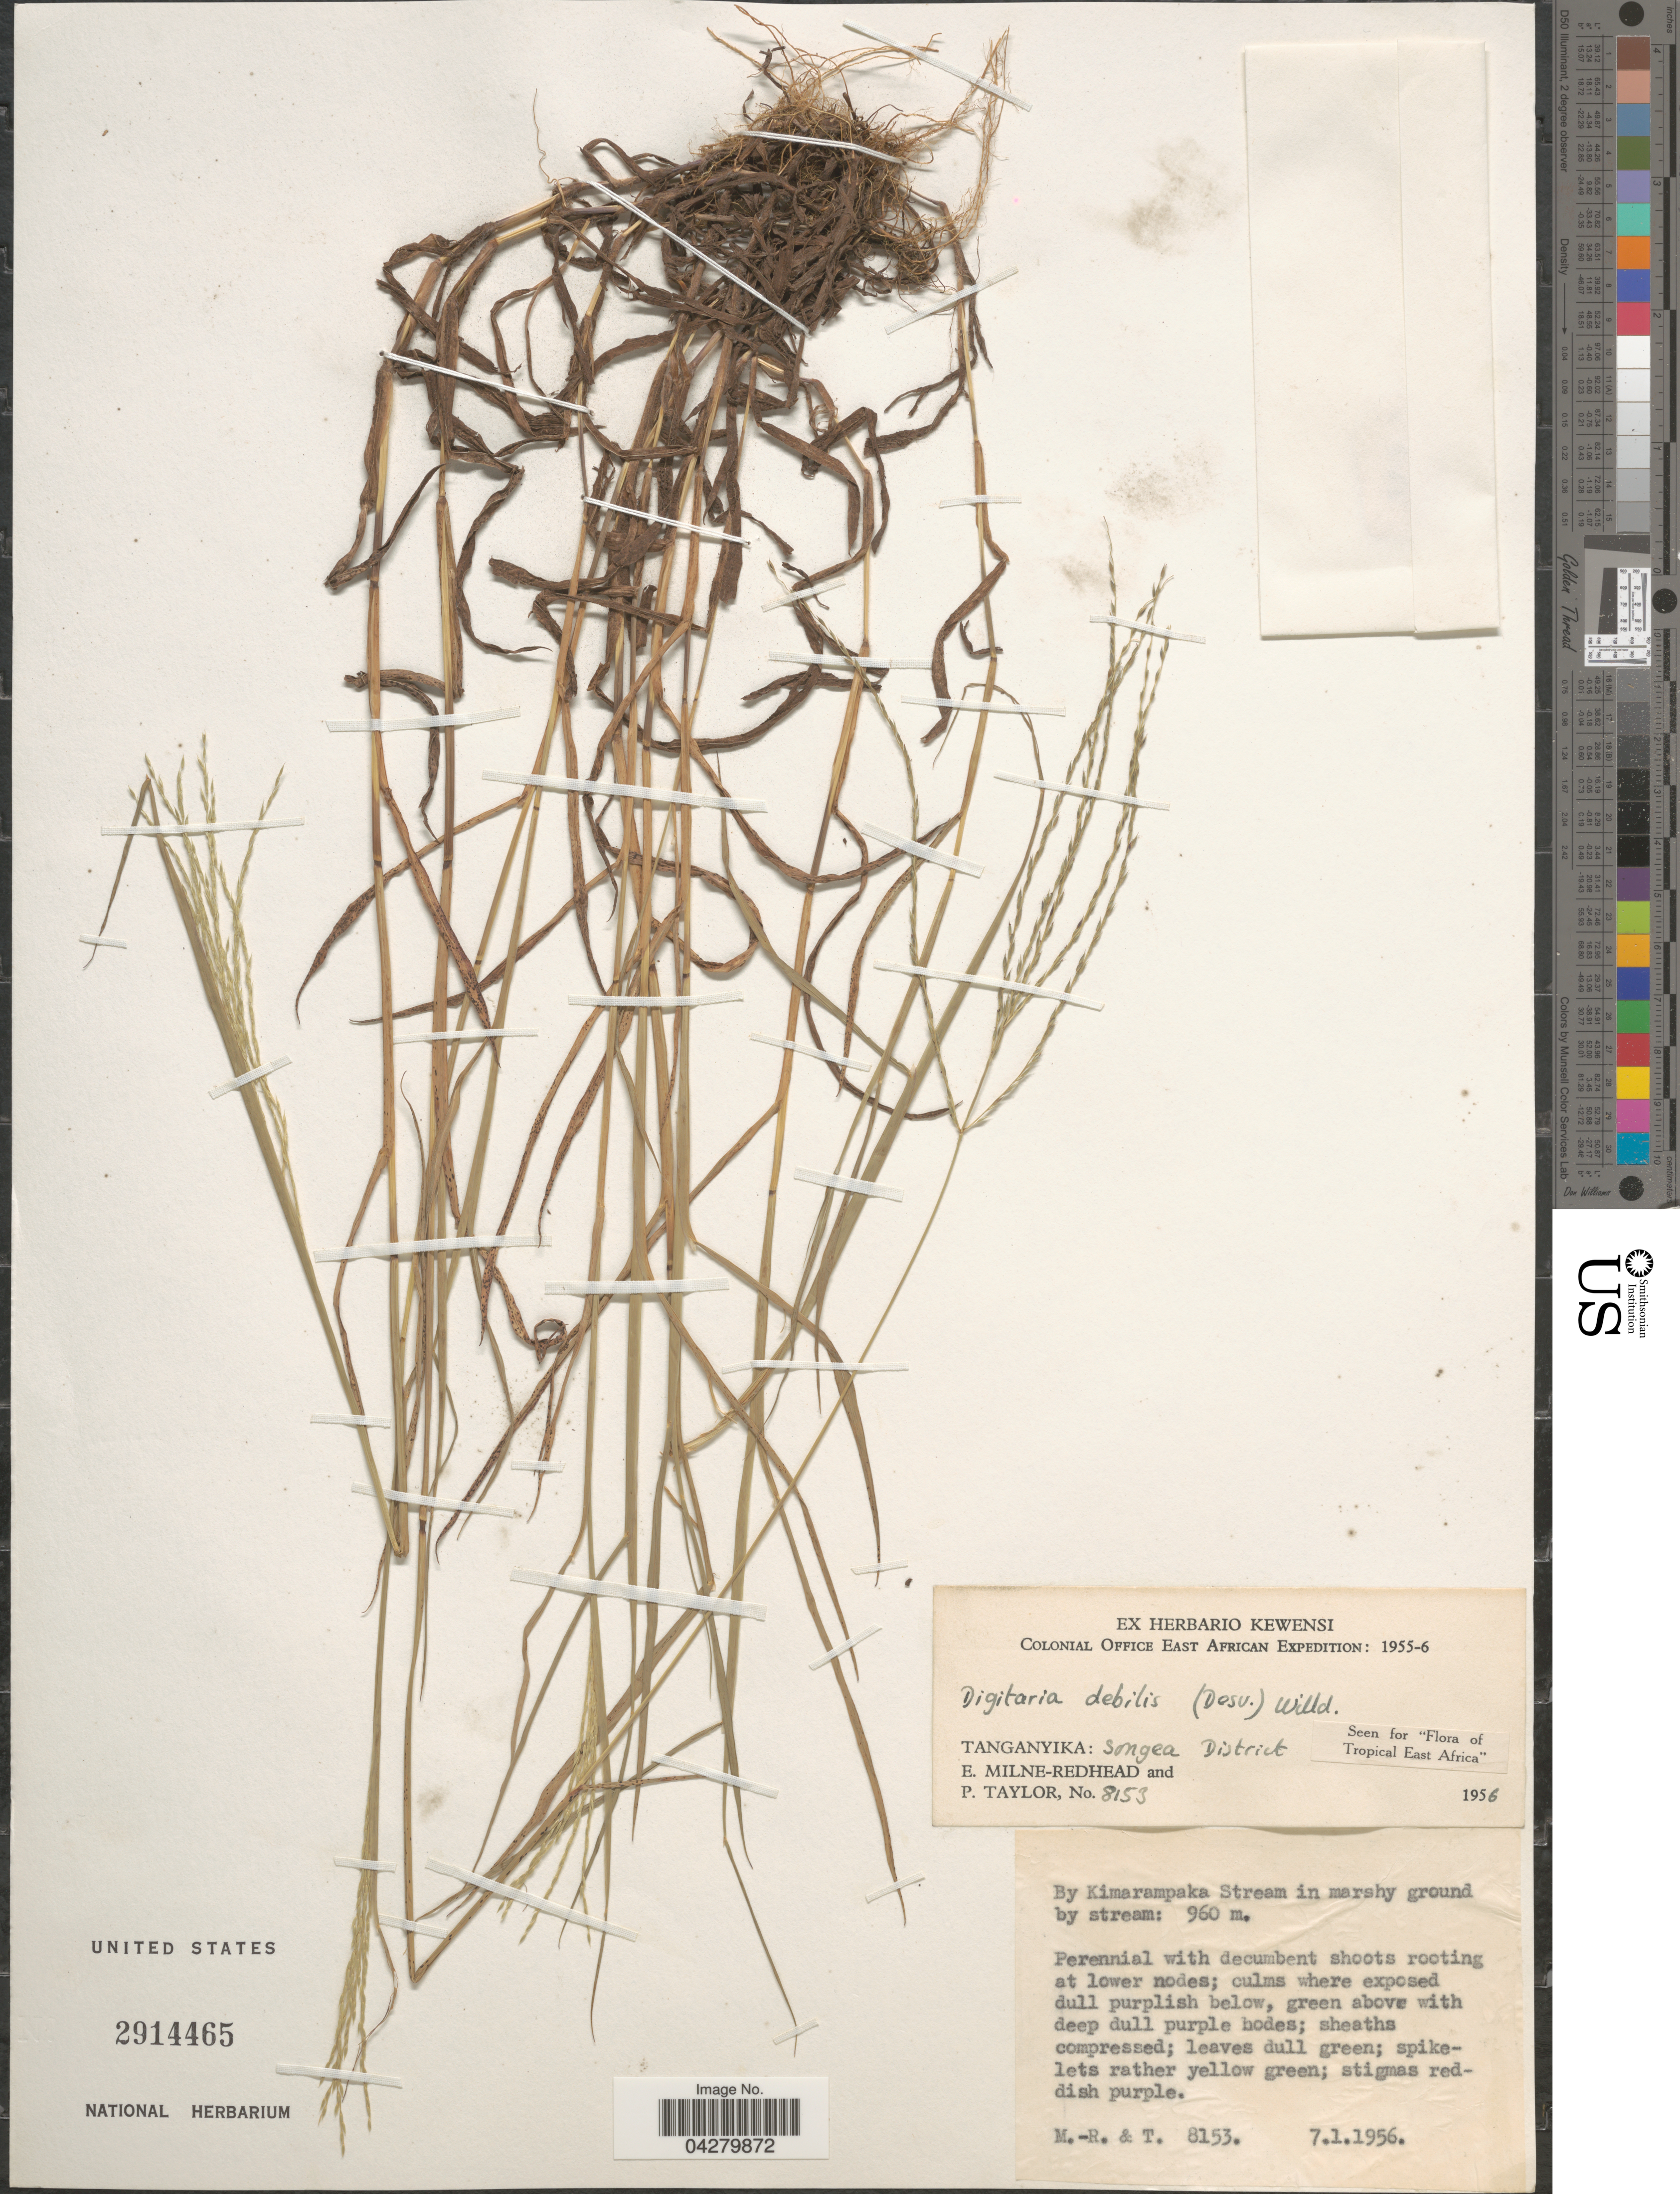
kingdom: Plantae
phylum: Tracheophyta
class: Liliopsida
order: Poales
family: Poaceae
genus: Digitaria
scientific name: Digitaria debilis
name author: (Desf.) Willd.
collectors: E. W. Milne-Redhead & P. Taylor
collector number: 8153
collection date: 1956-01-07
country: Tanzania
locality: Colonial Office East African Expedition: 1955-6. Tanganyika: Songea District. By Kimarampaka Stream.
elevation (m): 960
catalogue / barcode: US 2914465